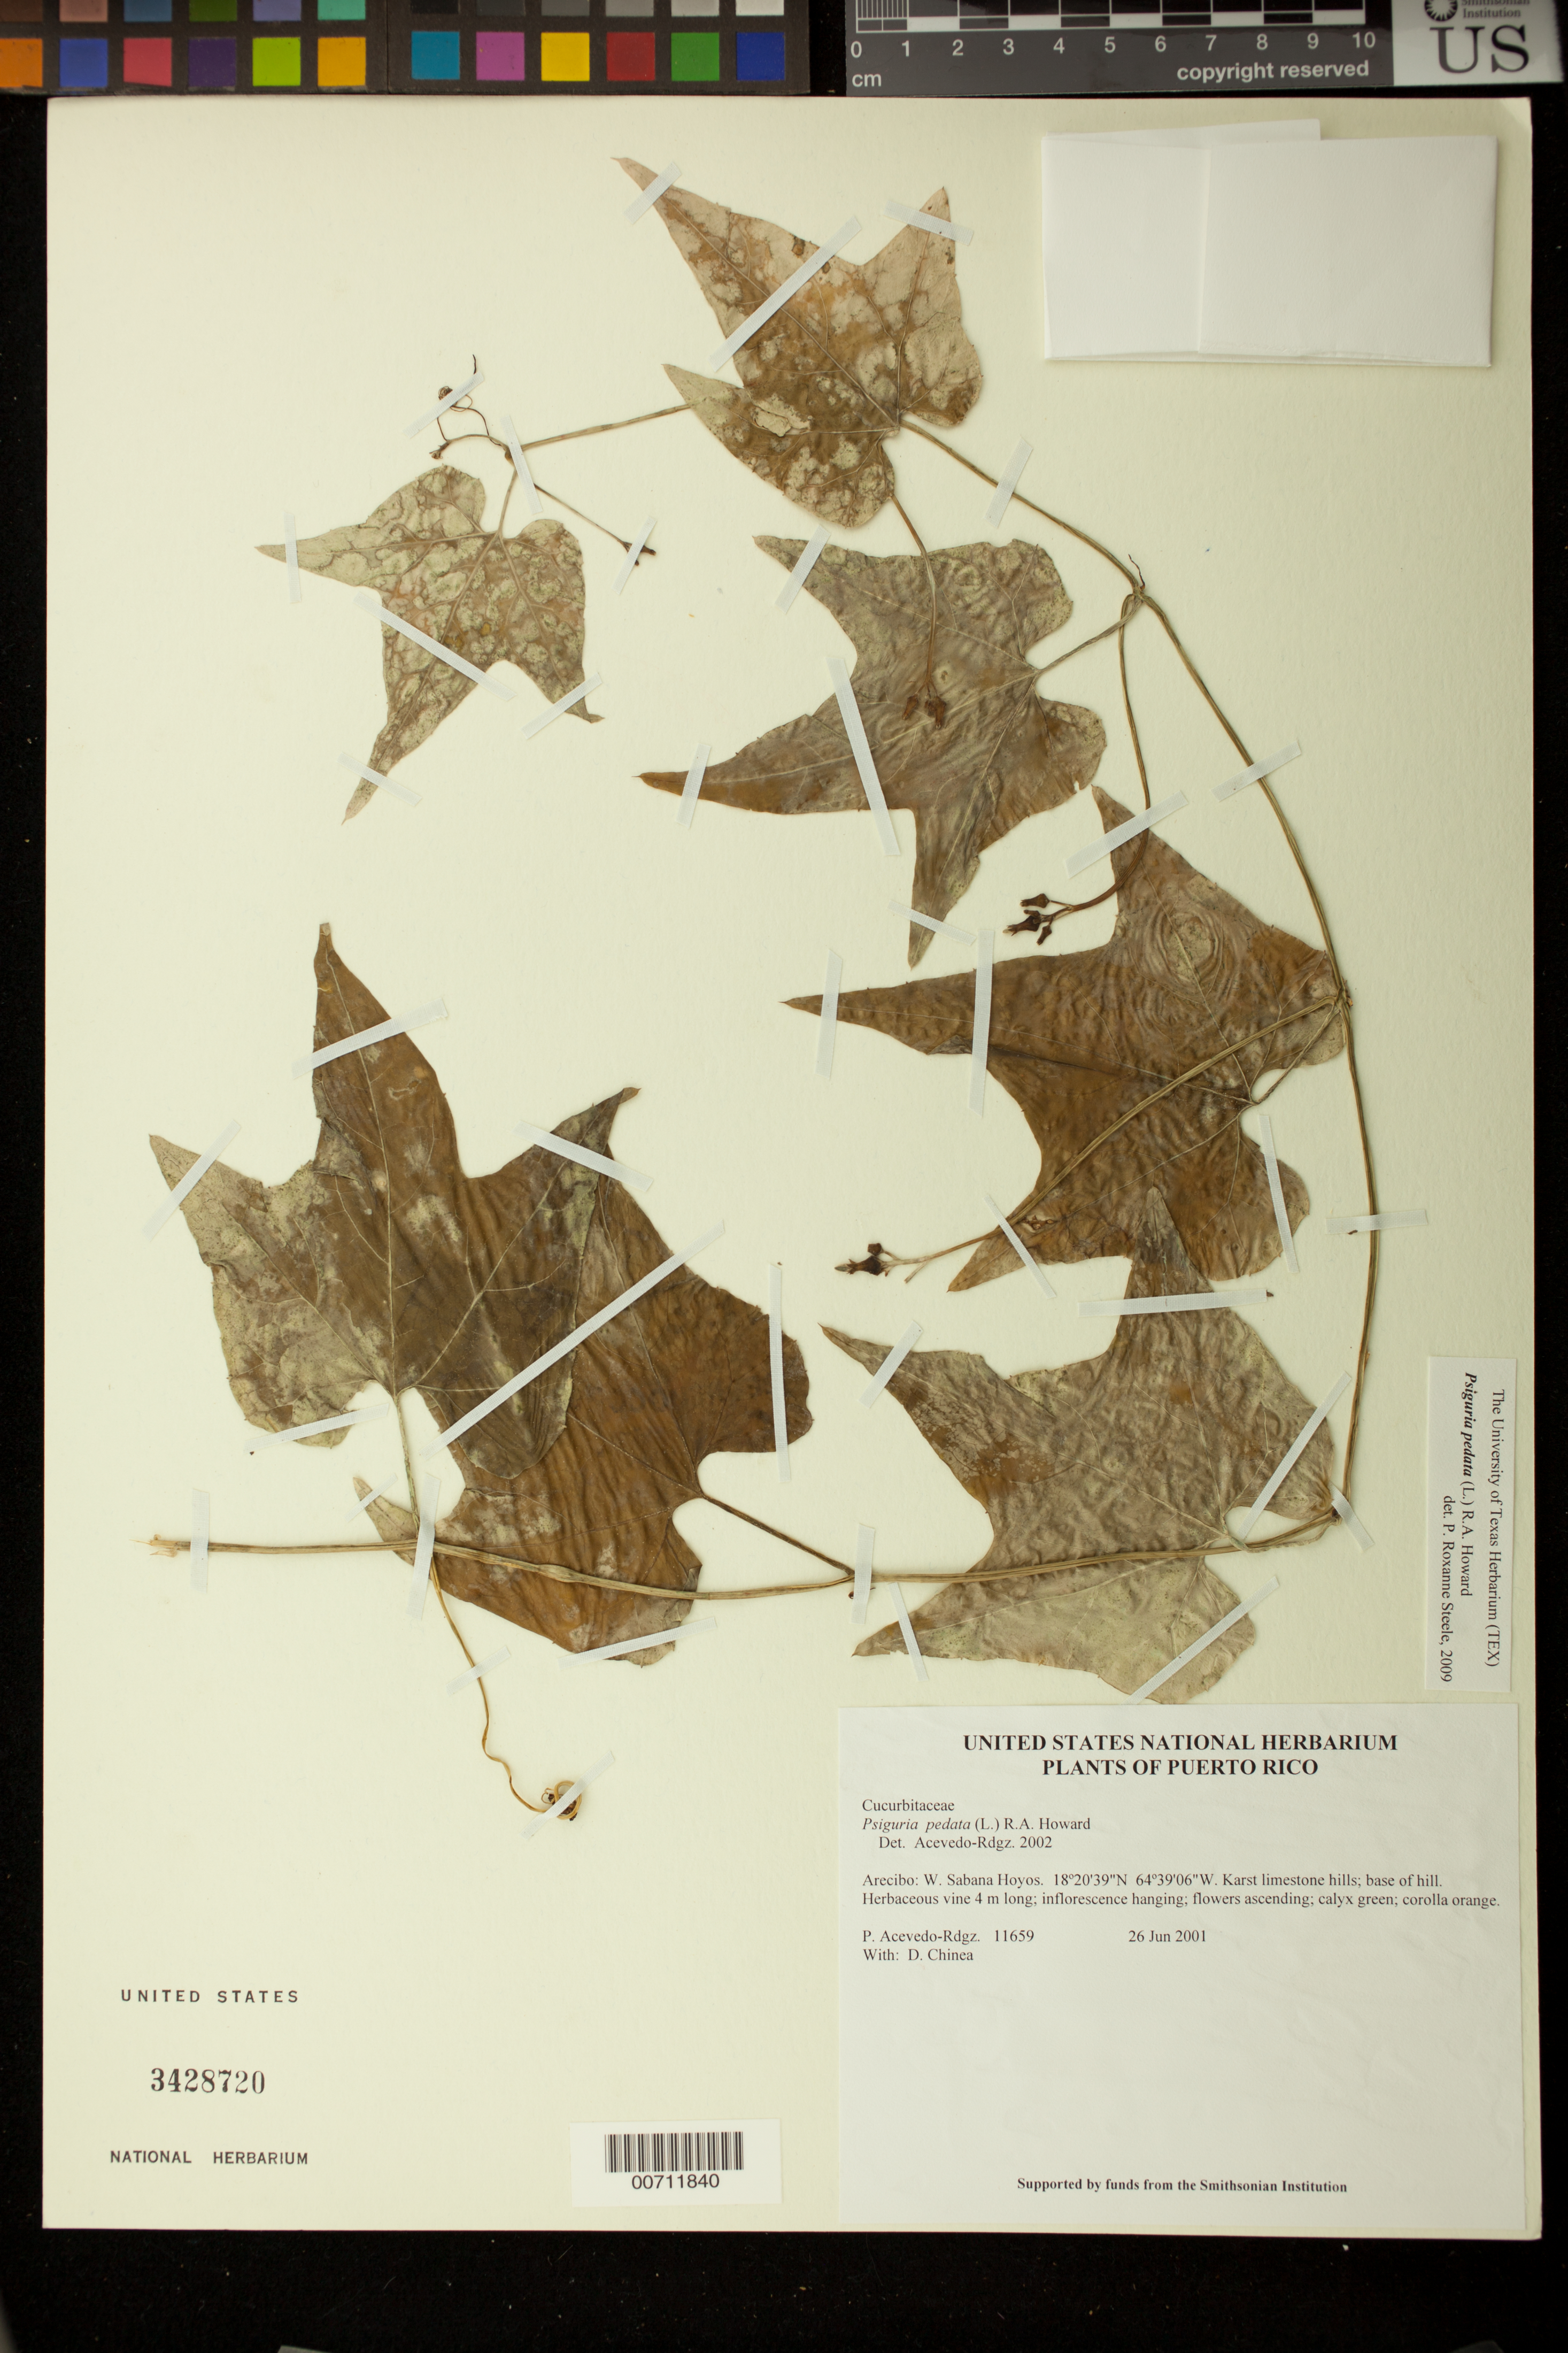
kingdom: Plantae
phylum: Tracheophyta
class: Magnoliopsida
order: Cucurbitales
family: Cucurbitaceae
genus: Psiguria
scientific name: Psiguria pedata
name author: (L.) R.A. Howard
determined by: Acevedo-Rodríguez, P., (BOT), Smithsonian Institution - National Museum of Natural History (UNITED STATES)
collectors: P. Acevedo-Rodr. & D. Chinea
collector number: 11659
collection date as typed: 26 Jun 2001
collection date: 2001-06-26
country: Puerto Rico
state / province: Arecibo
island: Puerto Rico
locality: Arecibo: W. Sabana Hoyos.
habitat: Karst limestone hills; base of hill.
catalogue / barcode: US 3428720